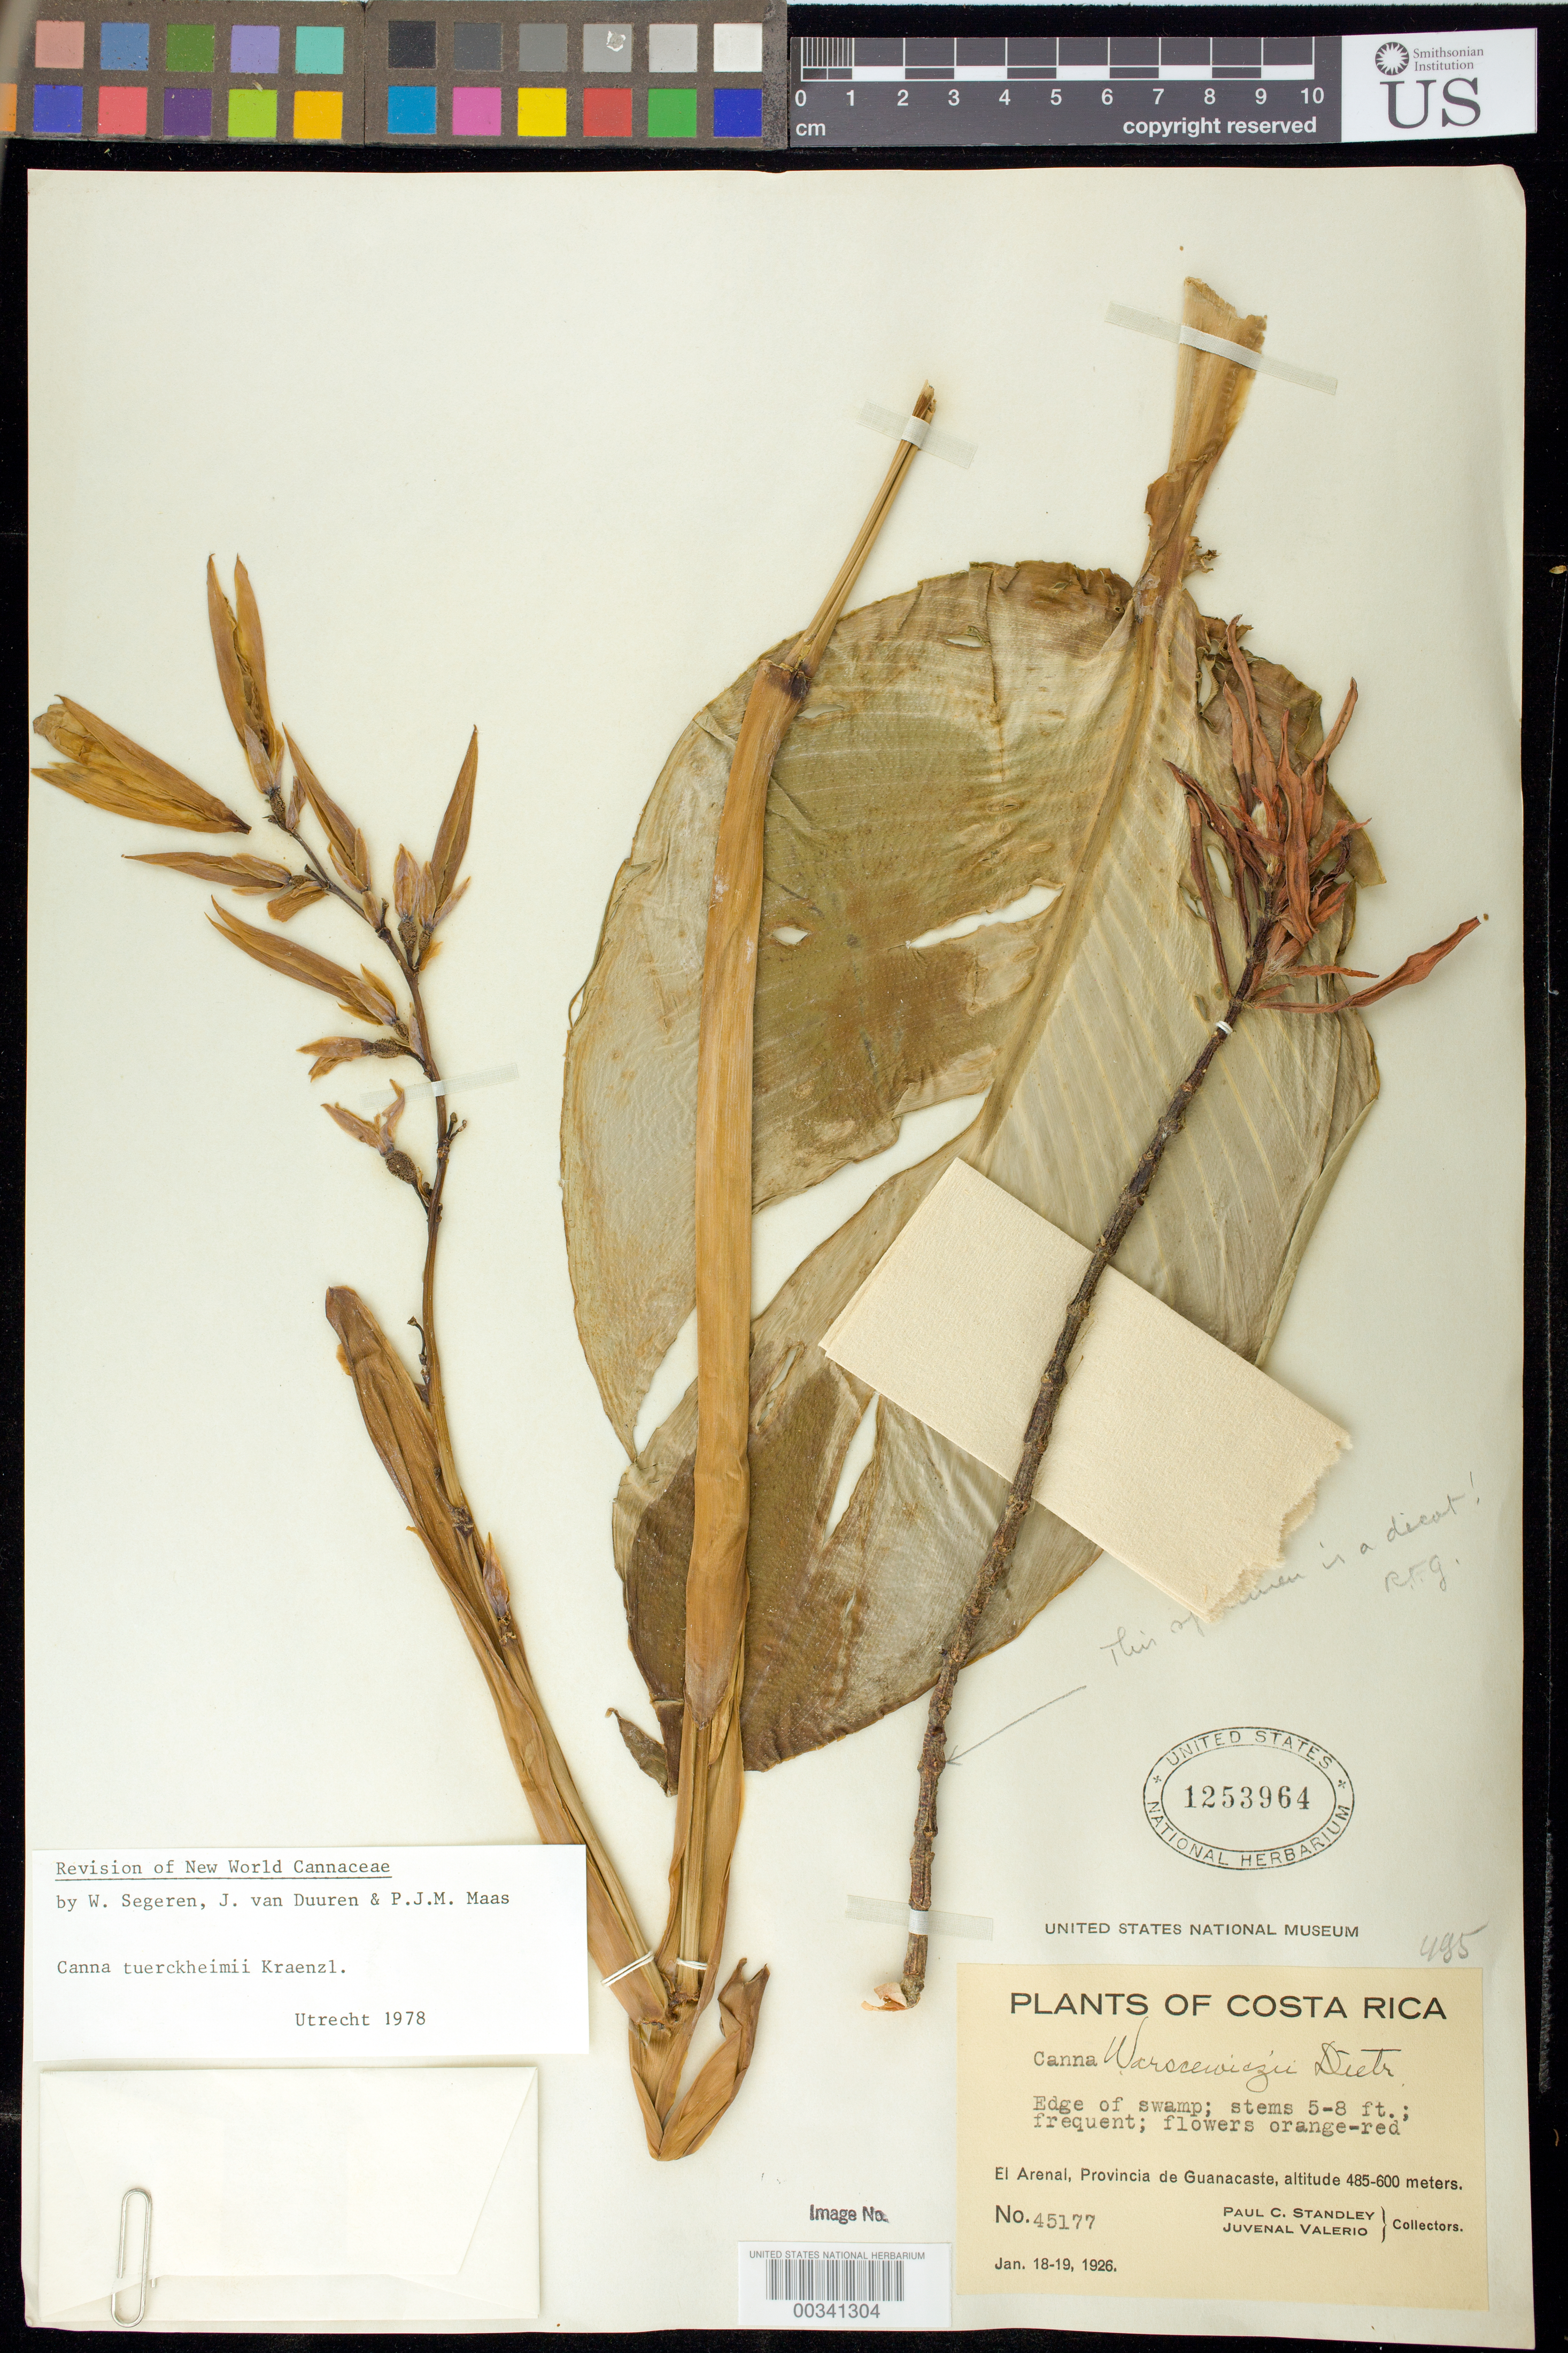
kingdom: Plantae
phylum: Tracheophyta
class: Liliopsida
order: Zingiberales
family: Cannaceae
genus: Canna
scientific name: Canna tuerckheimii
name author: Kraenzl. in Engl.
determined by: Segeren, W.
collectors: P. C. Standley & J. Valerio R.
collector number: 45177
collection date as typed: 18 Jan 1926 to 19 Jan 1926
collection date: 1926-01-18/1926-01-19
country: Costa Rica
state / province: Guanacaste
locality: El Arenal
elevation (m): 485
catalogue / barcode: US 1253964